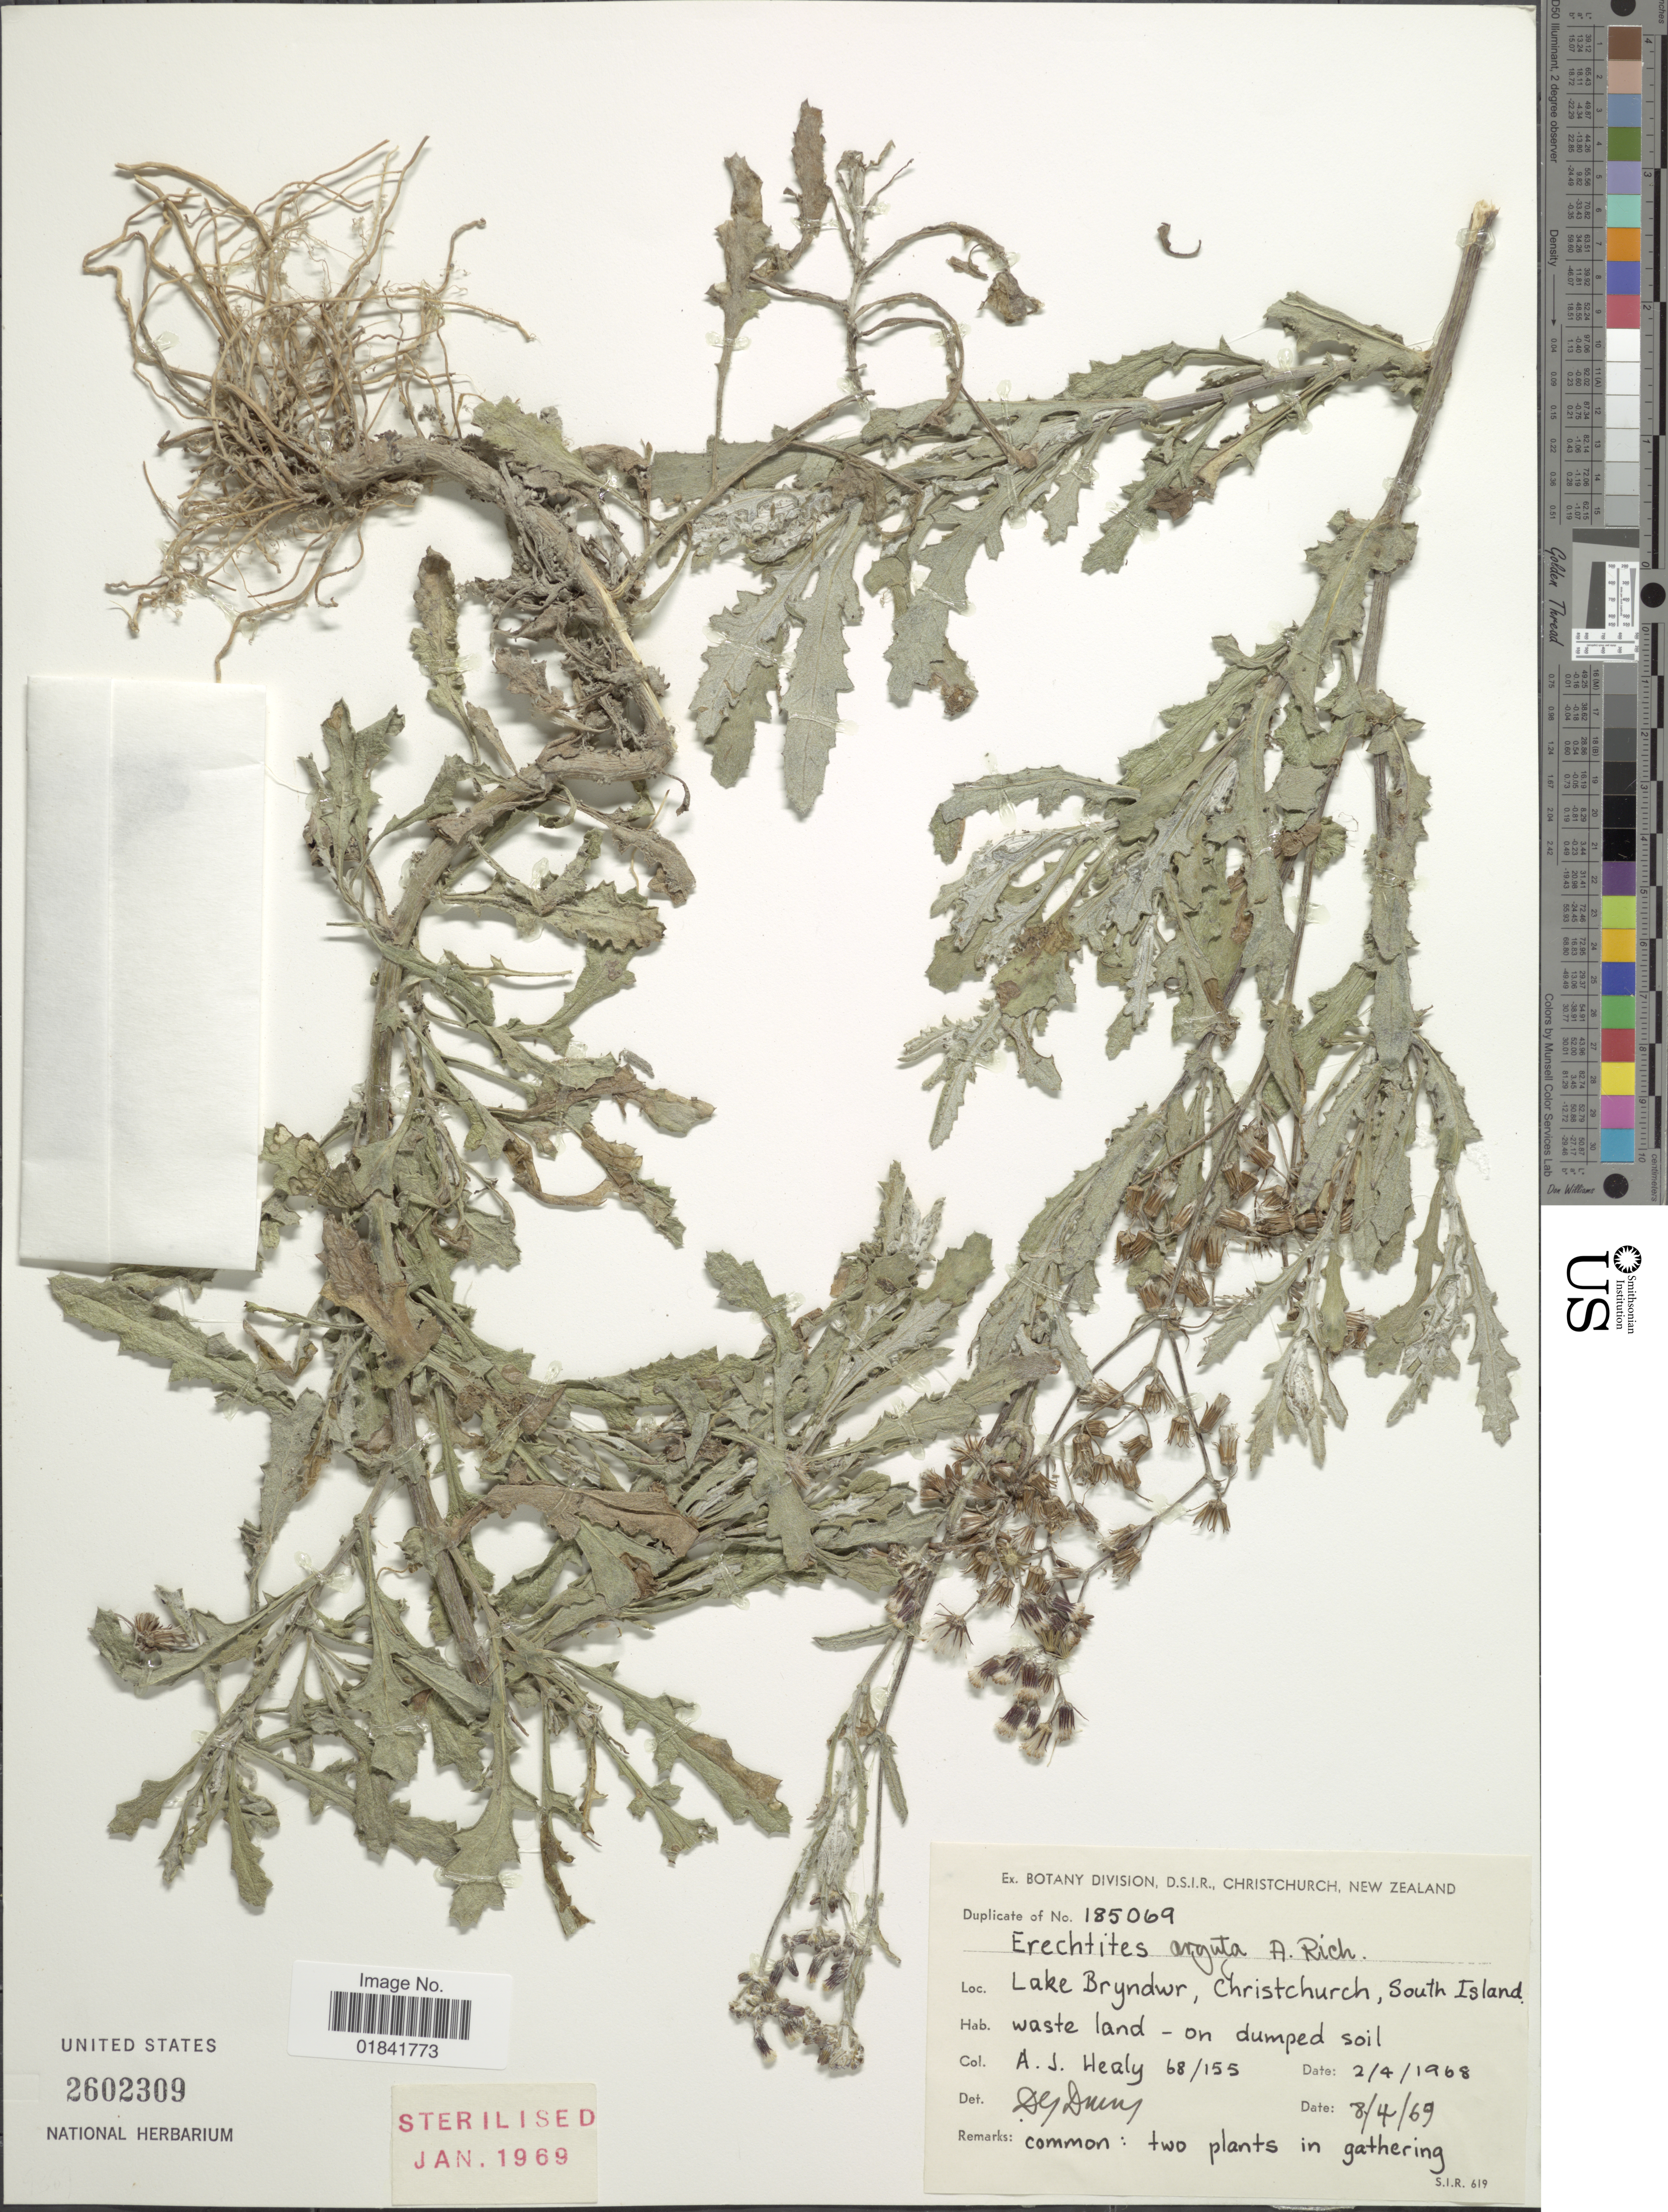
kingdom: Plantae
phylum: Tracheophyta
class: Magnoliopsida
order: Asterales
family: Asteraceae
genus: Senecio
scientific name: Senecio glomeratus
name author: Desf. ex Poir.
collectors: A. Healy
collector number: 68/155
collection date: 1968-04-02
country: New Zealand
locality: Lake Bryndwr, Christchurch, South Island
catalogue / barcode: US 2602309